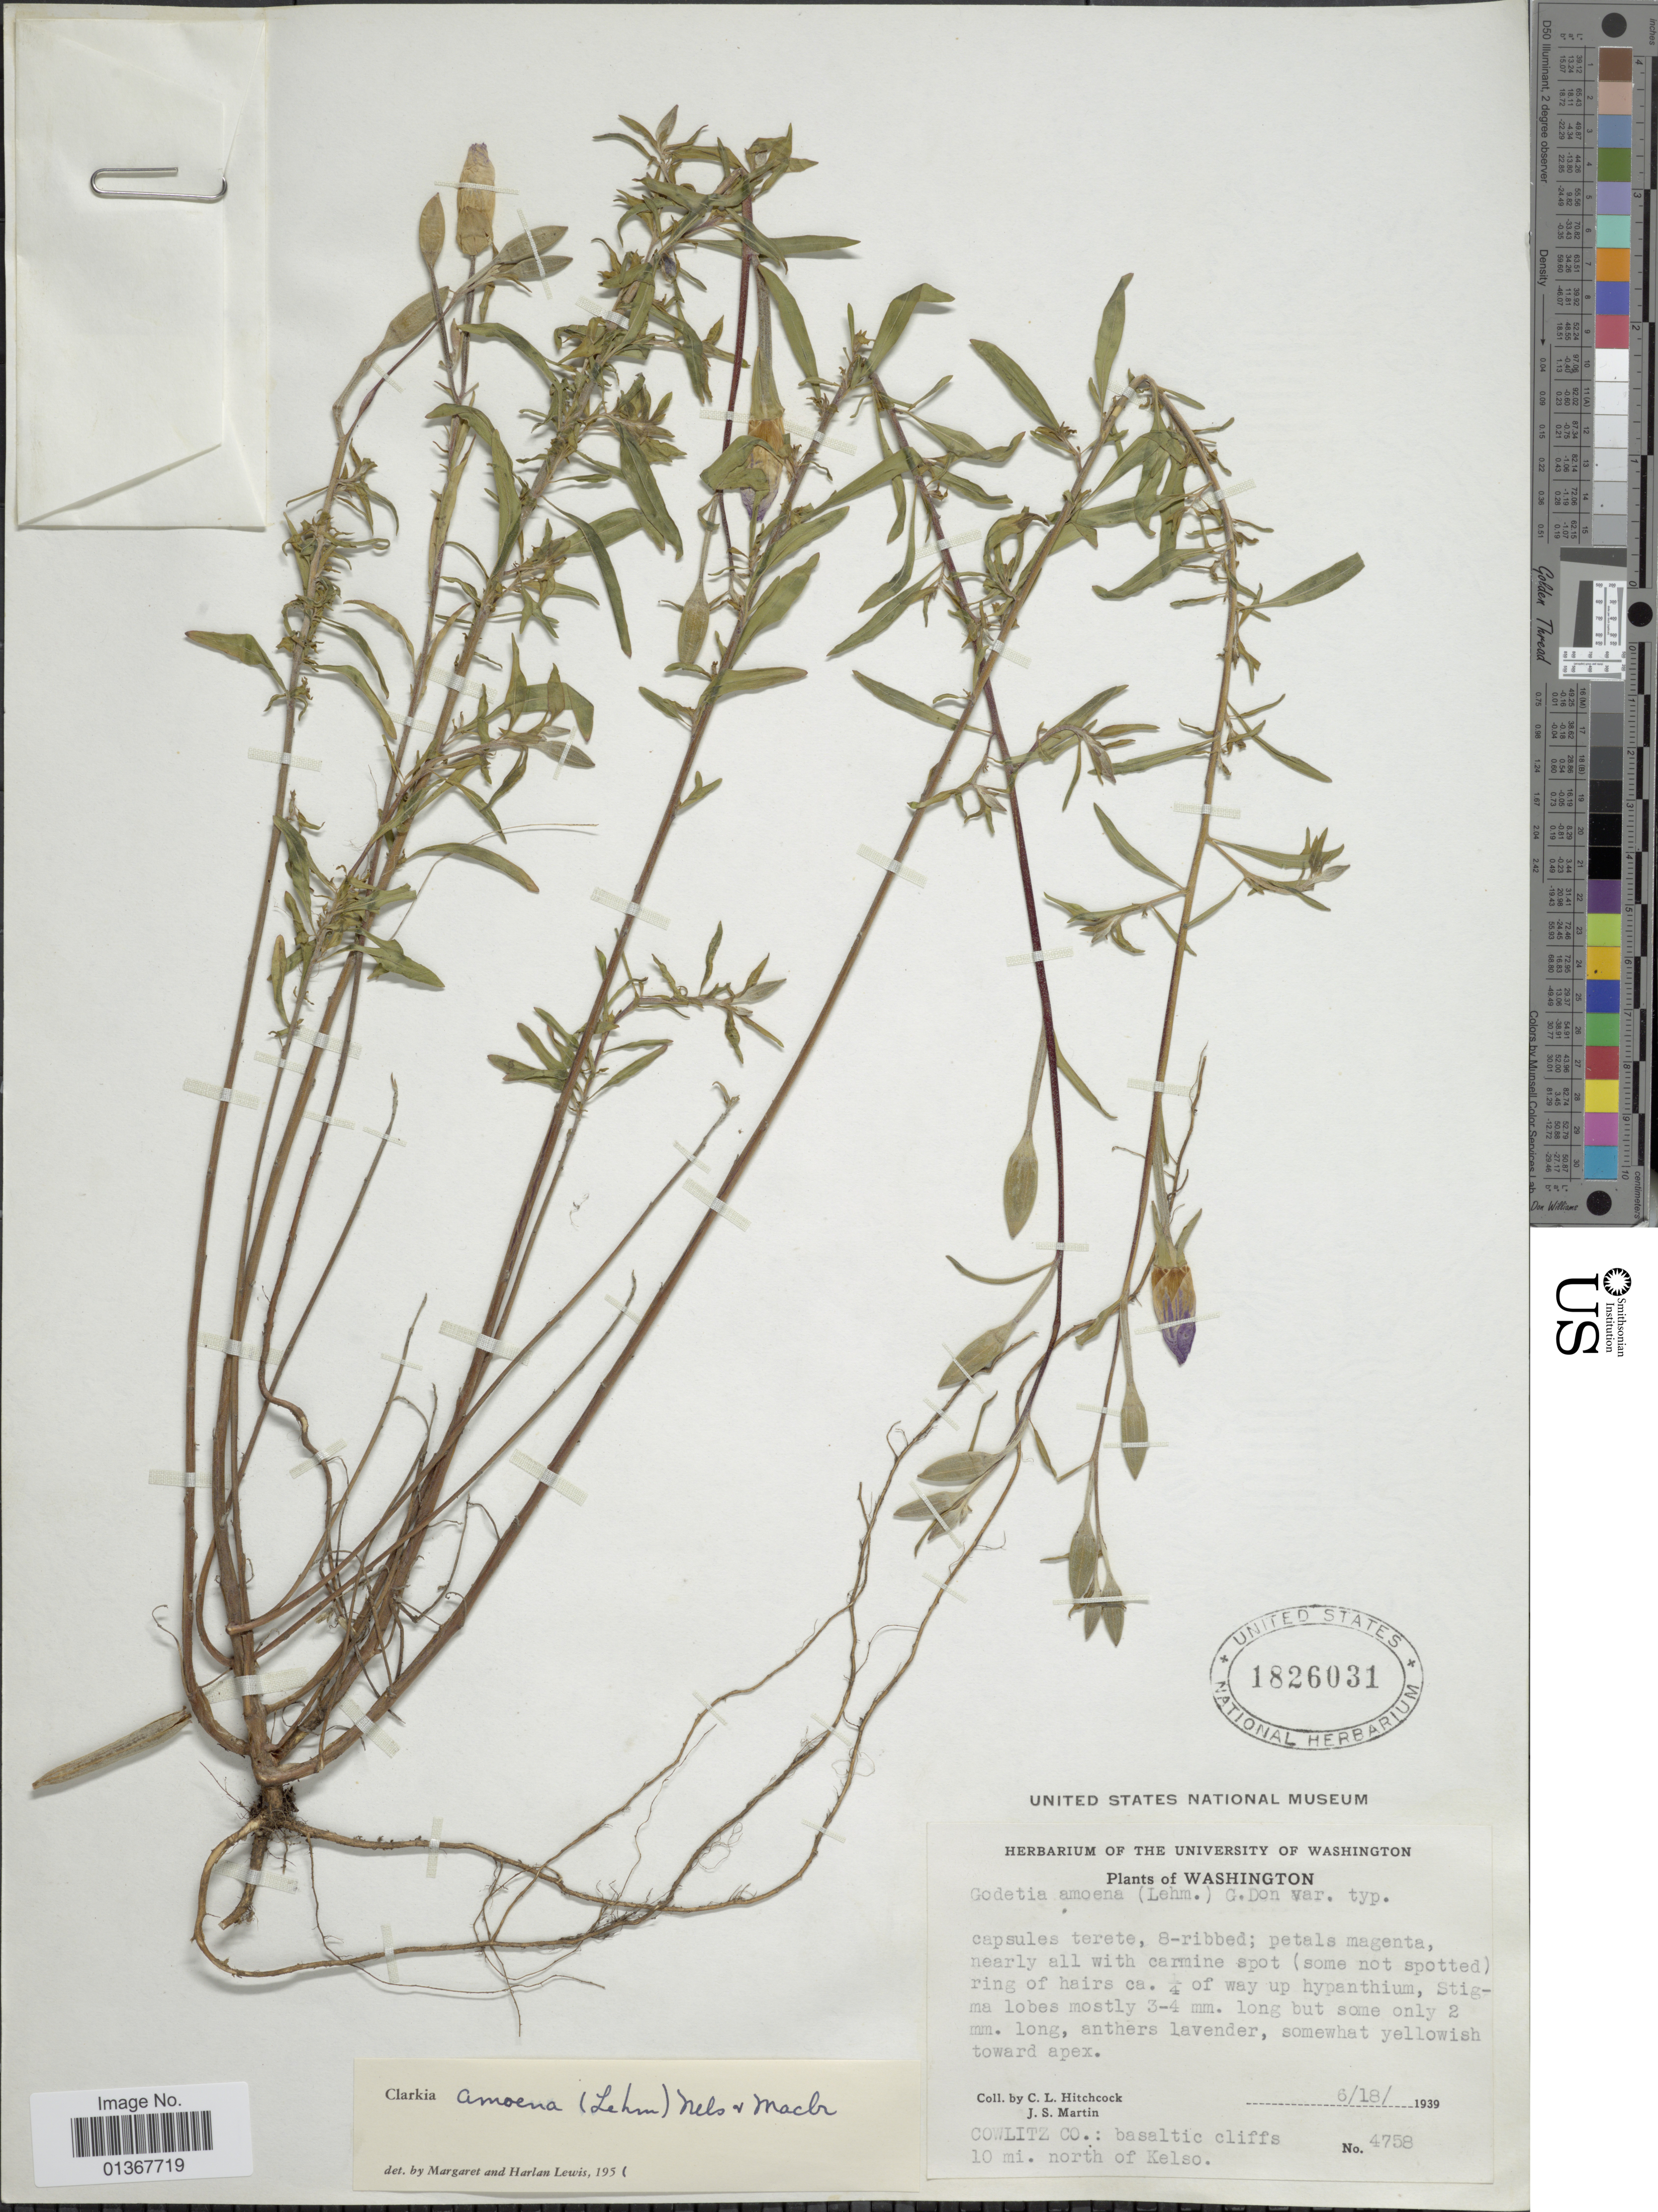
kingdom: Plantae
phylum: Tracheophyta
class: Magnoliopsida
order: Myrtales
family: Onagraceae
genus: Clarkia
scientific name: Clarkia amoena subsp. amoena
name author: (Lehm.) A. Nelson & J.F. Macbr.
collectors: C. L. Hitchcock & J. S. Martin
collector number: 4758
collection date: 1939-06-18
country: United States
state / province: Washington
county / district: Cowlitz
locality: Cowlitz Co.: basaltic cliffs 10 mi. north of Kelso.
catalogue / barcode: US 1826031